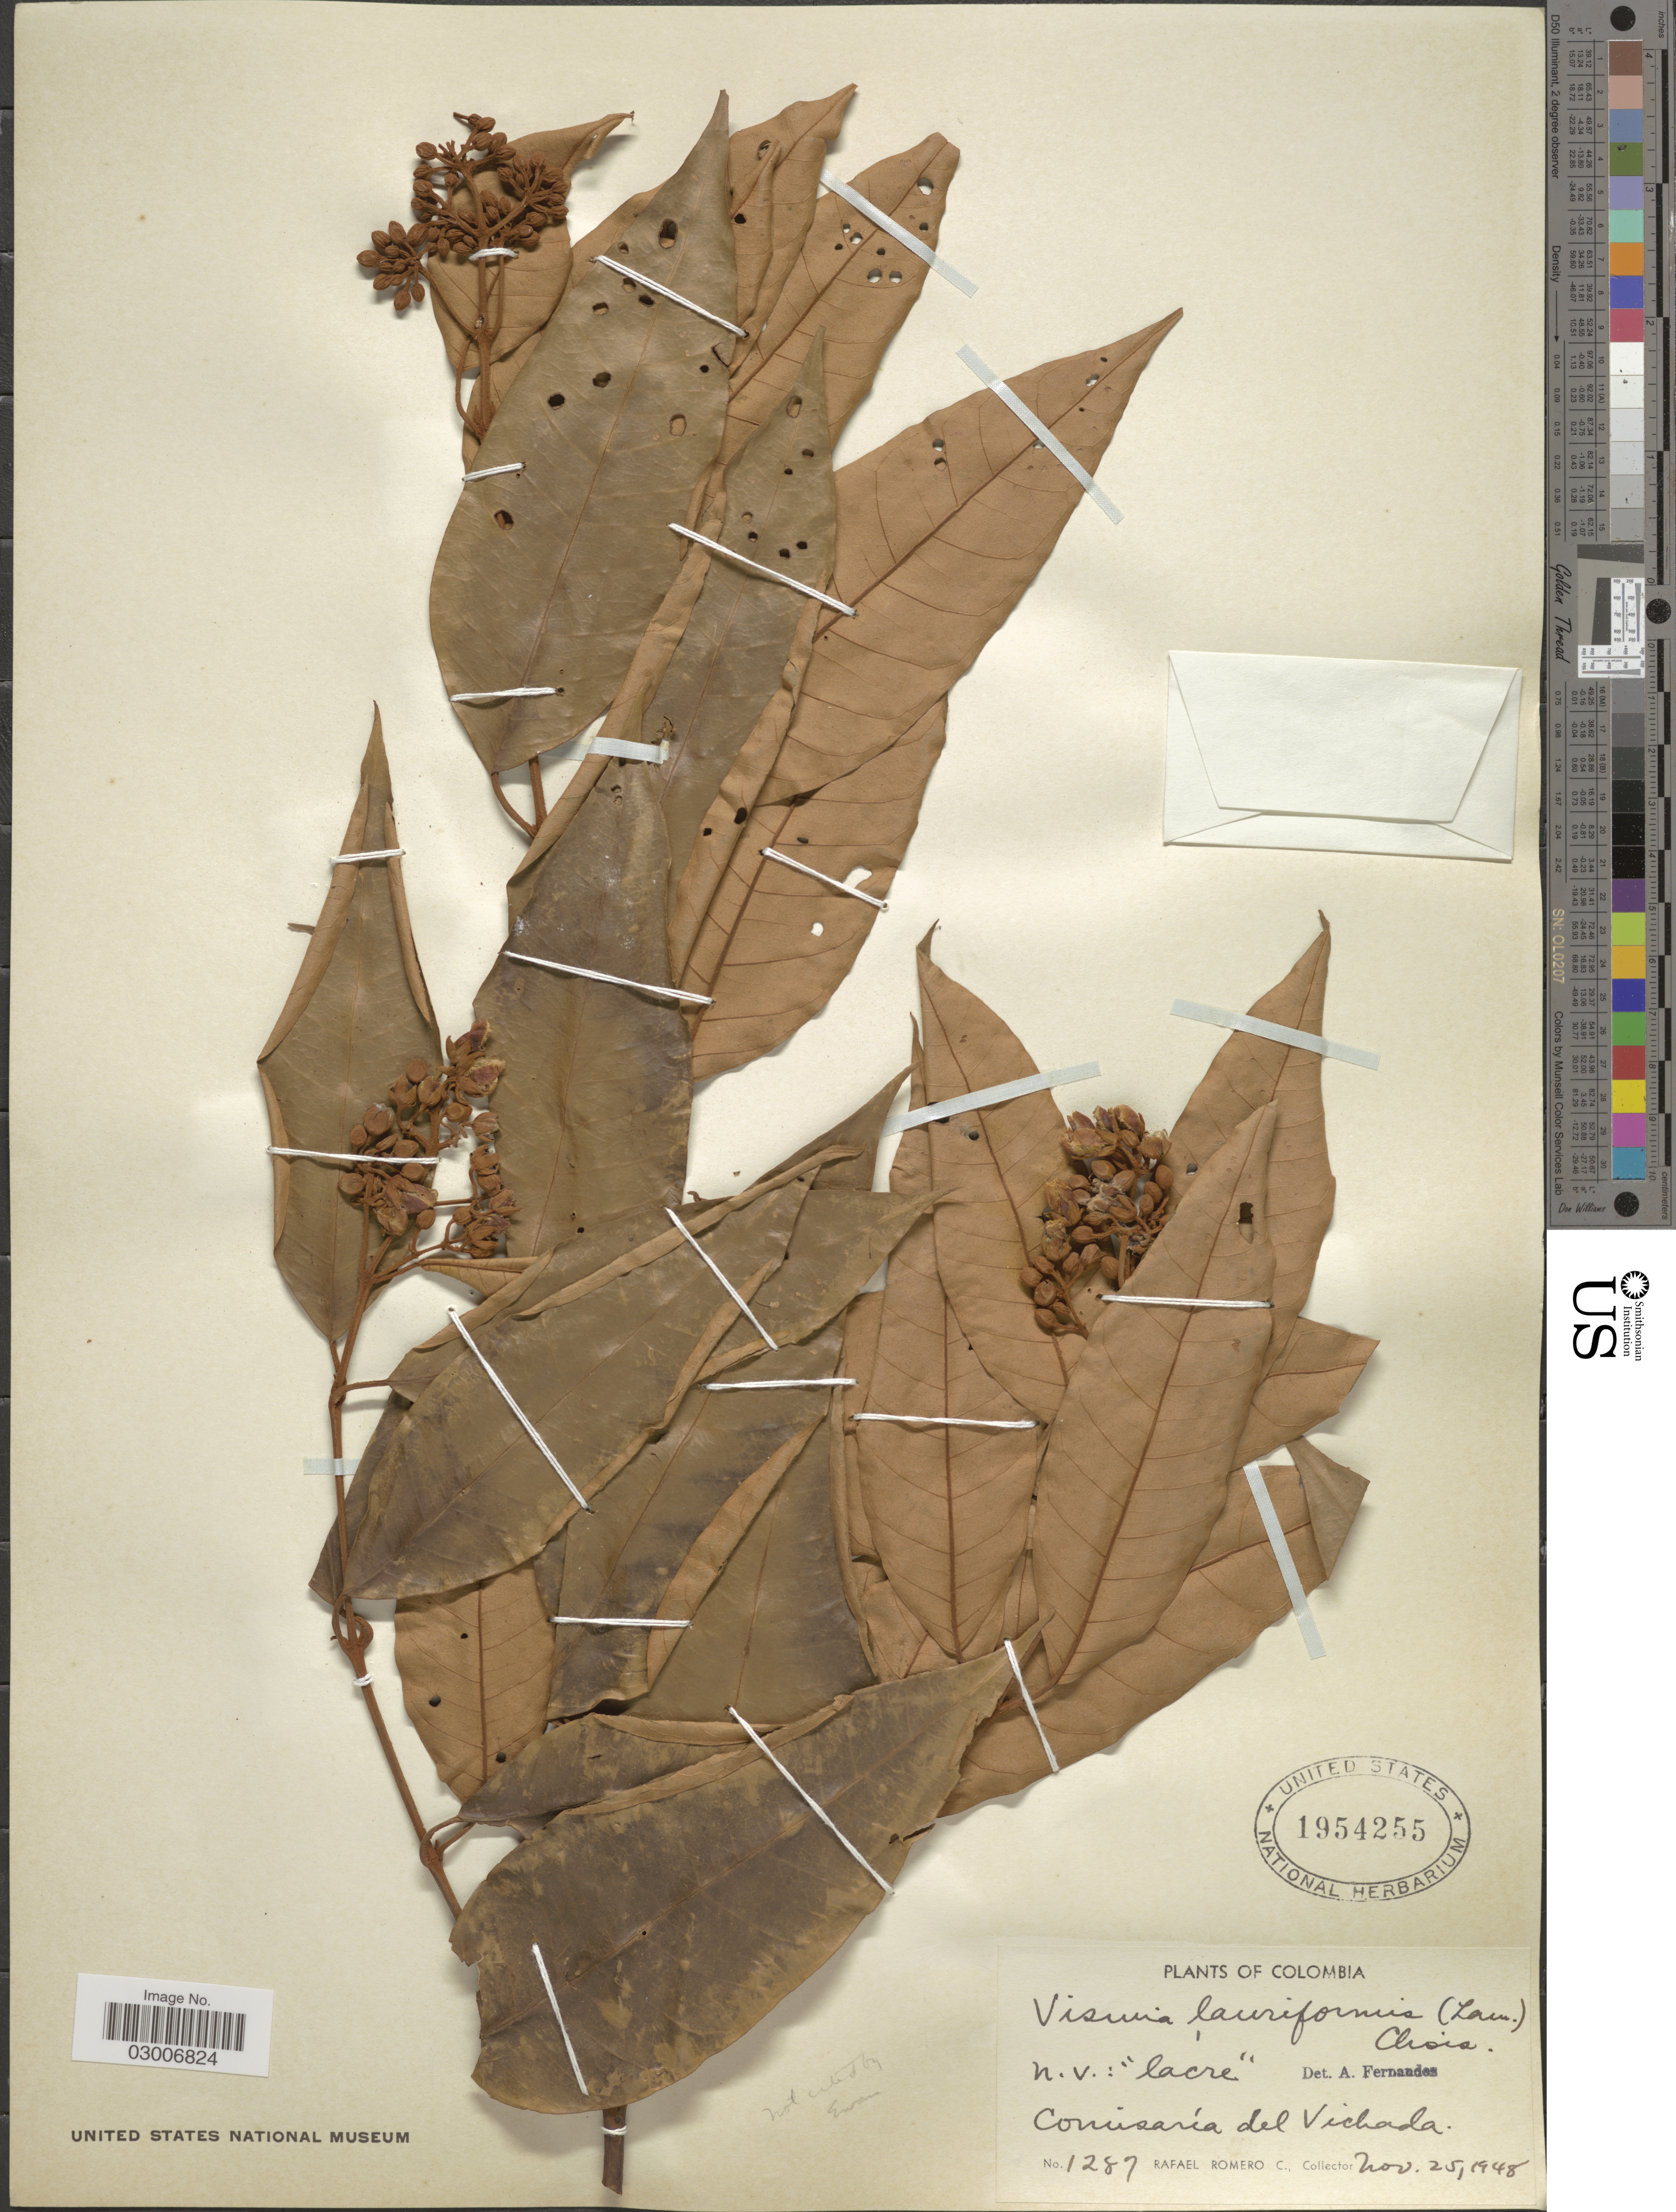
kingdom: Plantae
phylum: Tracheophyta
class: Magnoliopsida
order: Malpighiales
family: Hypericaceae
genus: Vismia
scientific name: Vismia lauriformis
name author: (Lam.) Choisy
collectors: R. Romero Castañeda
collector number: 1287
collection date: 1948-11-25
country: Colombia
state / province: Vichada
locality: Comisaría del Victoria.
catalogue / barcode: US 1954255